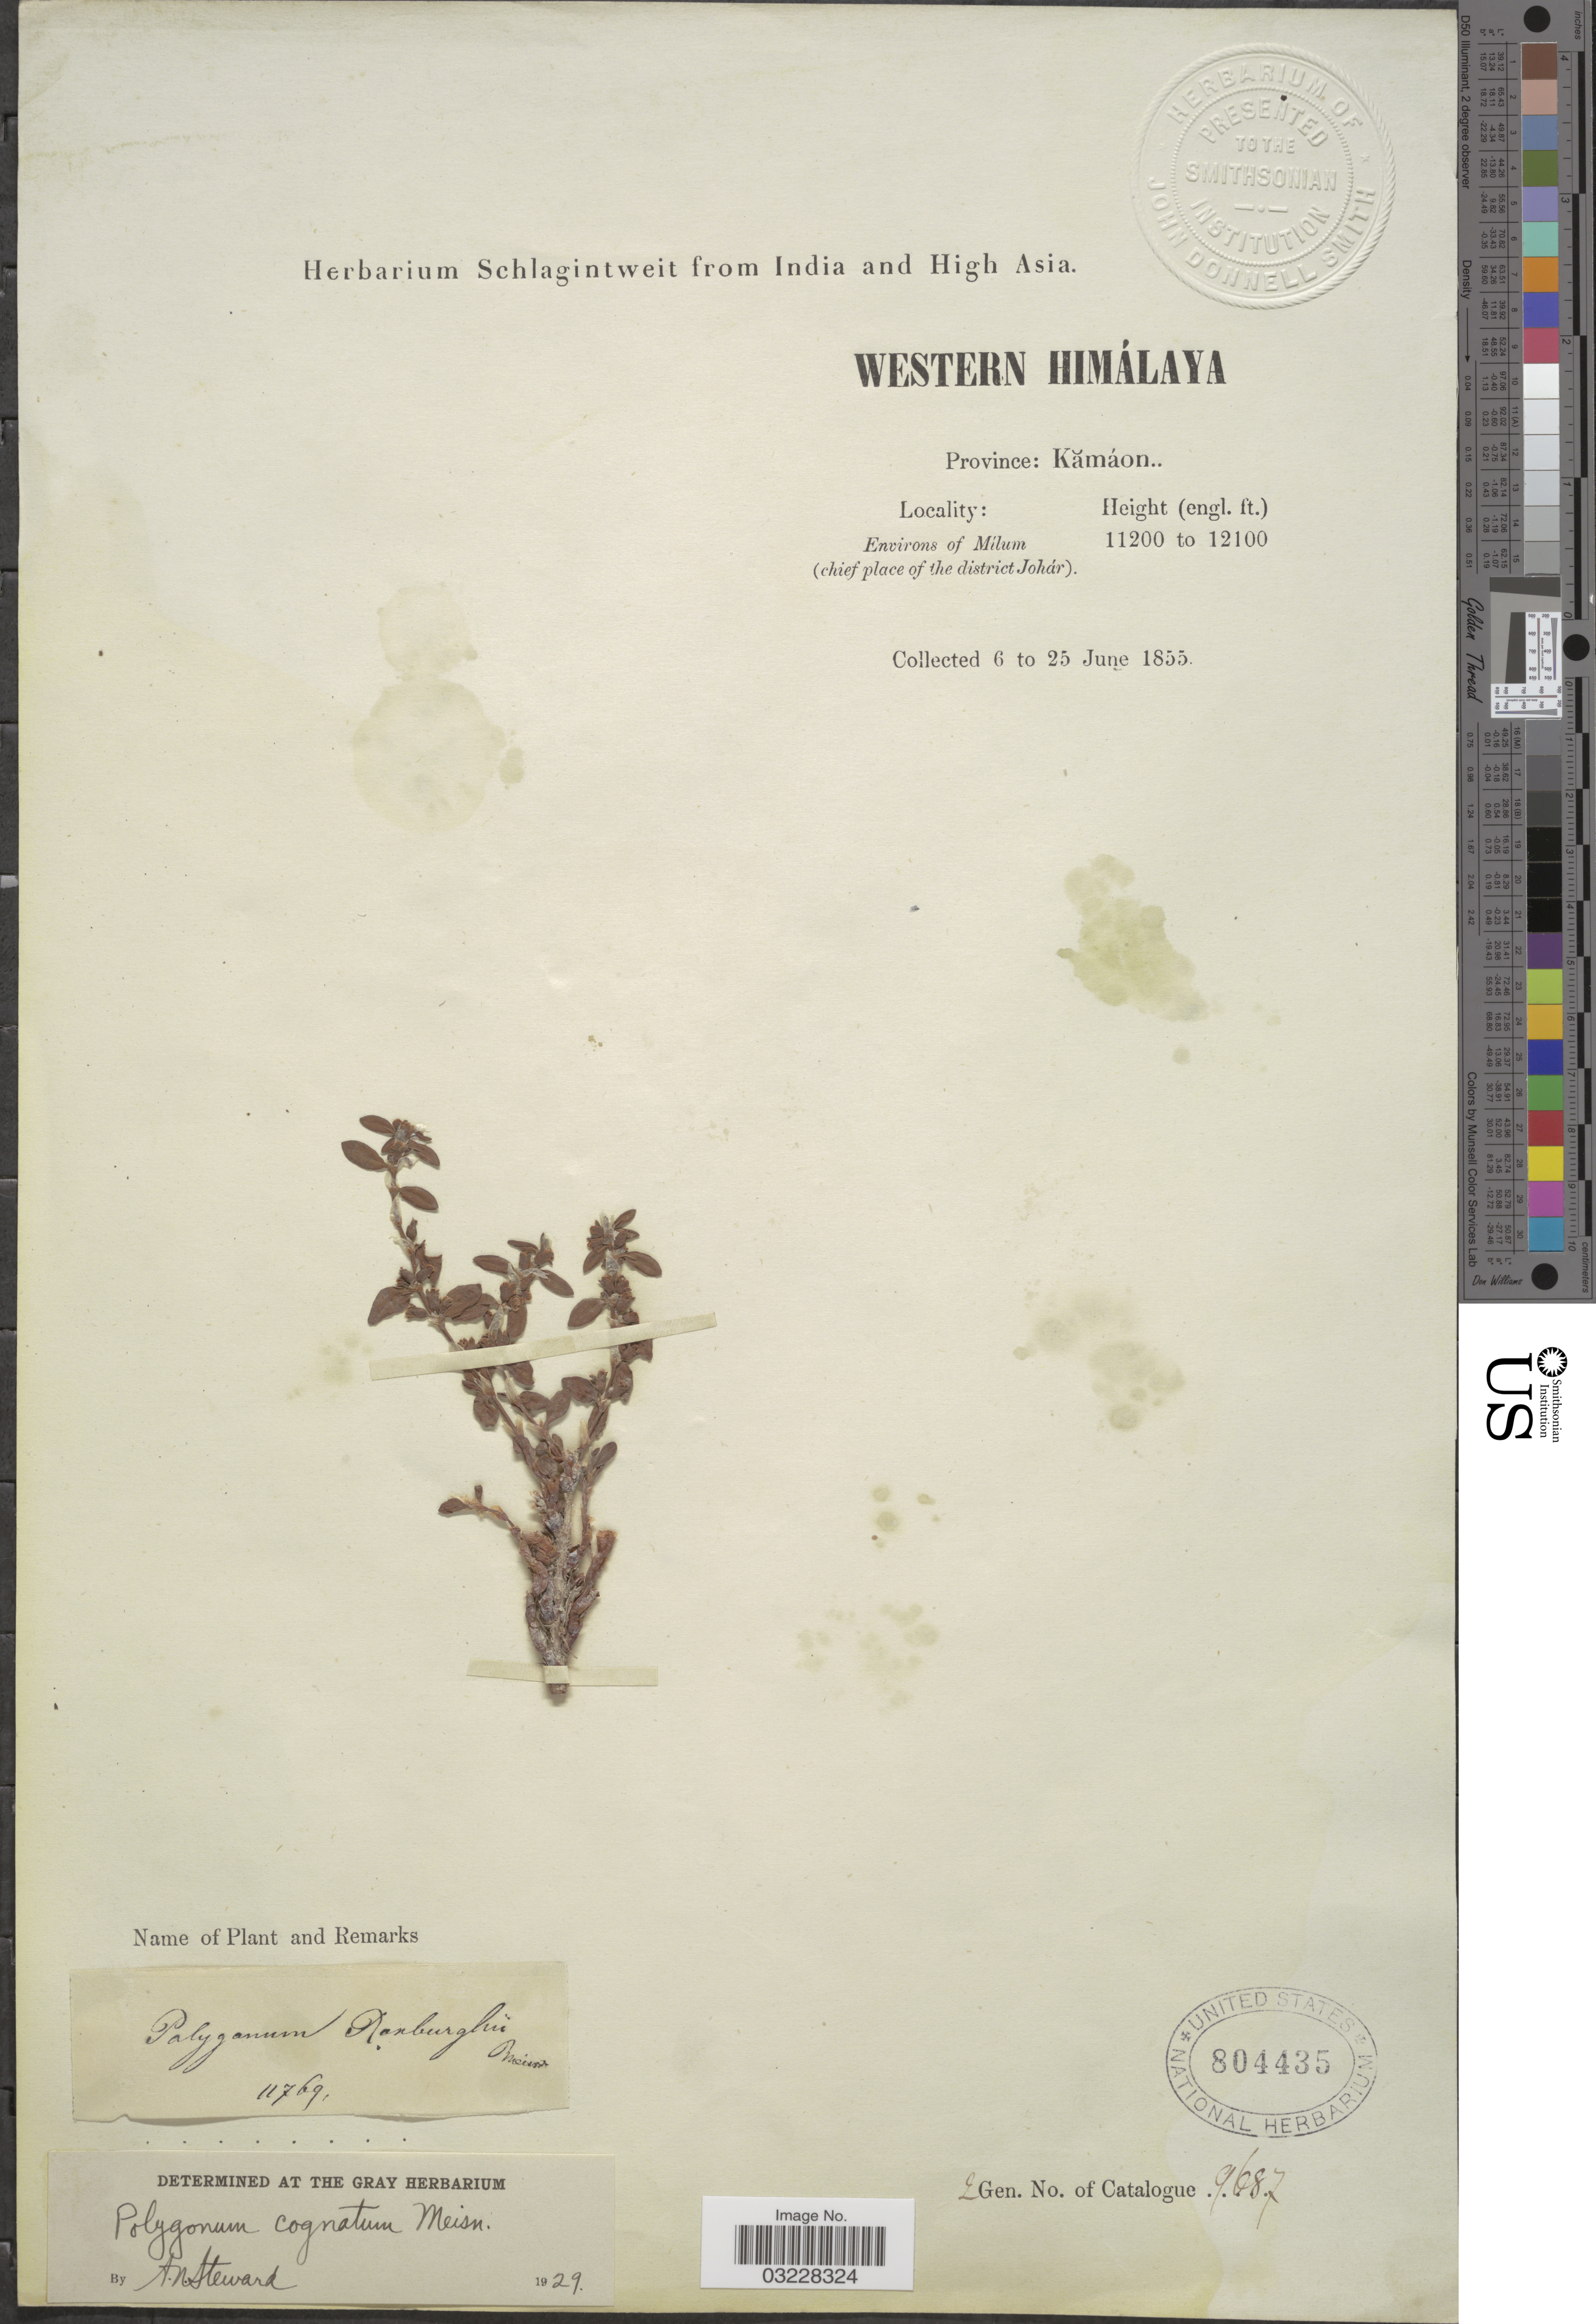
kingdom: Plantae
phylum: Tracheophyta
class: Magnoliopsida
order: Caryophyllales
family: Polygonaceae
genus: Polygonum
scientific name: Polygonum cognatum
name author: Meisn.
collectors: ex herb. Schlagintweit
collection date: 1855-06-06/1855-06-25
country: India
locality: Western Himálaya. Province: Kamáon. Environs of Milum (chief place of the district Johár).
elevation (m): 3414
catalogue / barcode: US 804435